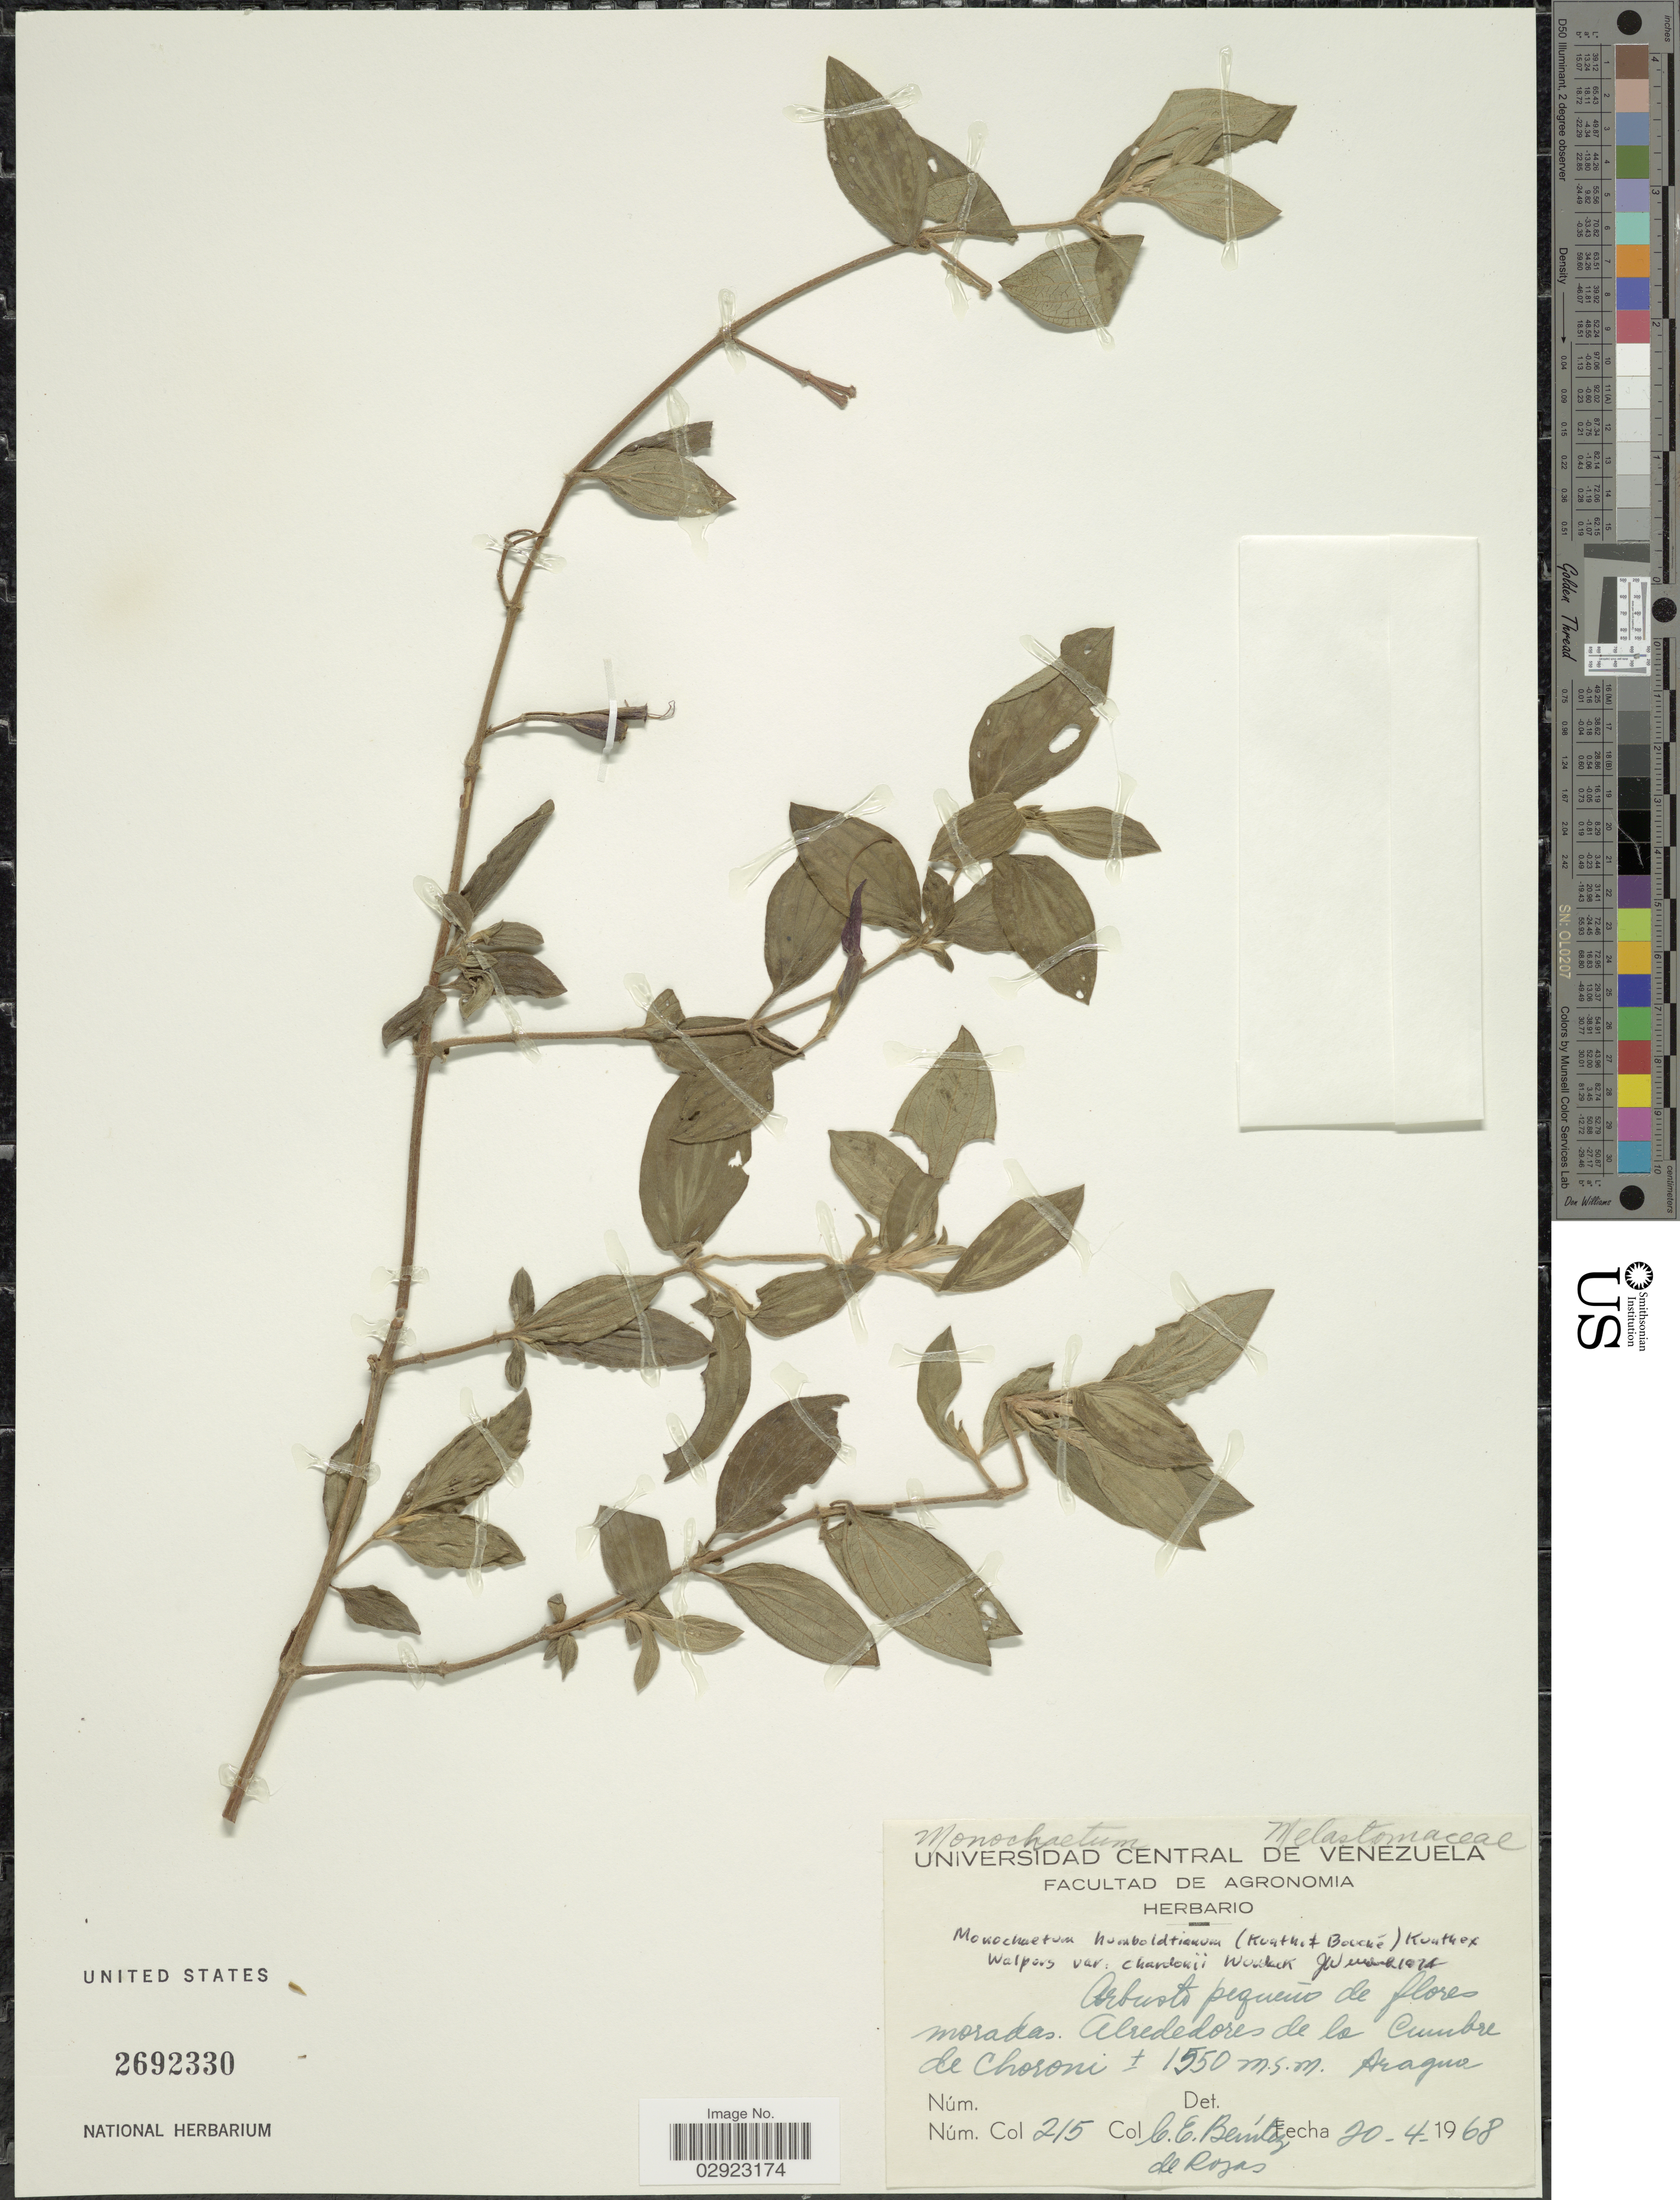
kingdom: Plantae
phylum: Tracheophyta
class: Magnoliopsida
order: Myrtales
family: Melastomataceae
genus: Monochaetum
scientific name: Monochaetum humboldtianum var. hirtum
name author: Wurdack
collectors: C. E. Benítez de Rojas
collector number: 215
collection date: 1968-04-20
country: Venezuela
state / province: Aragua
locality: Alrededores de la Cumbre de Choroni.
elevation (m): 1550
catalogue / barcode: US 2692330